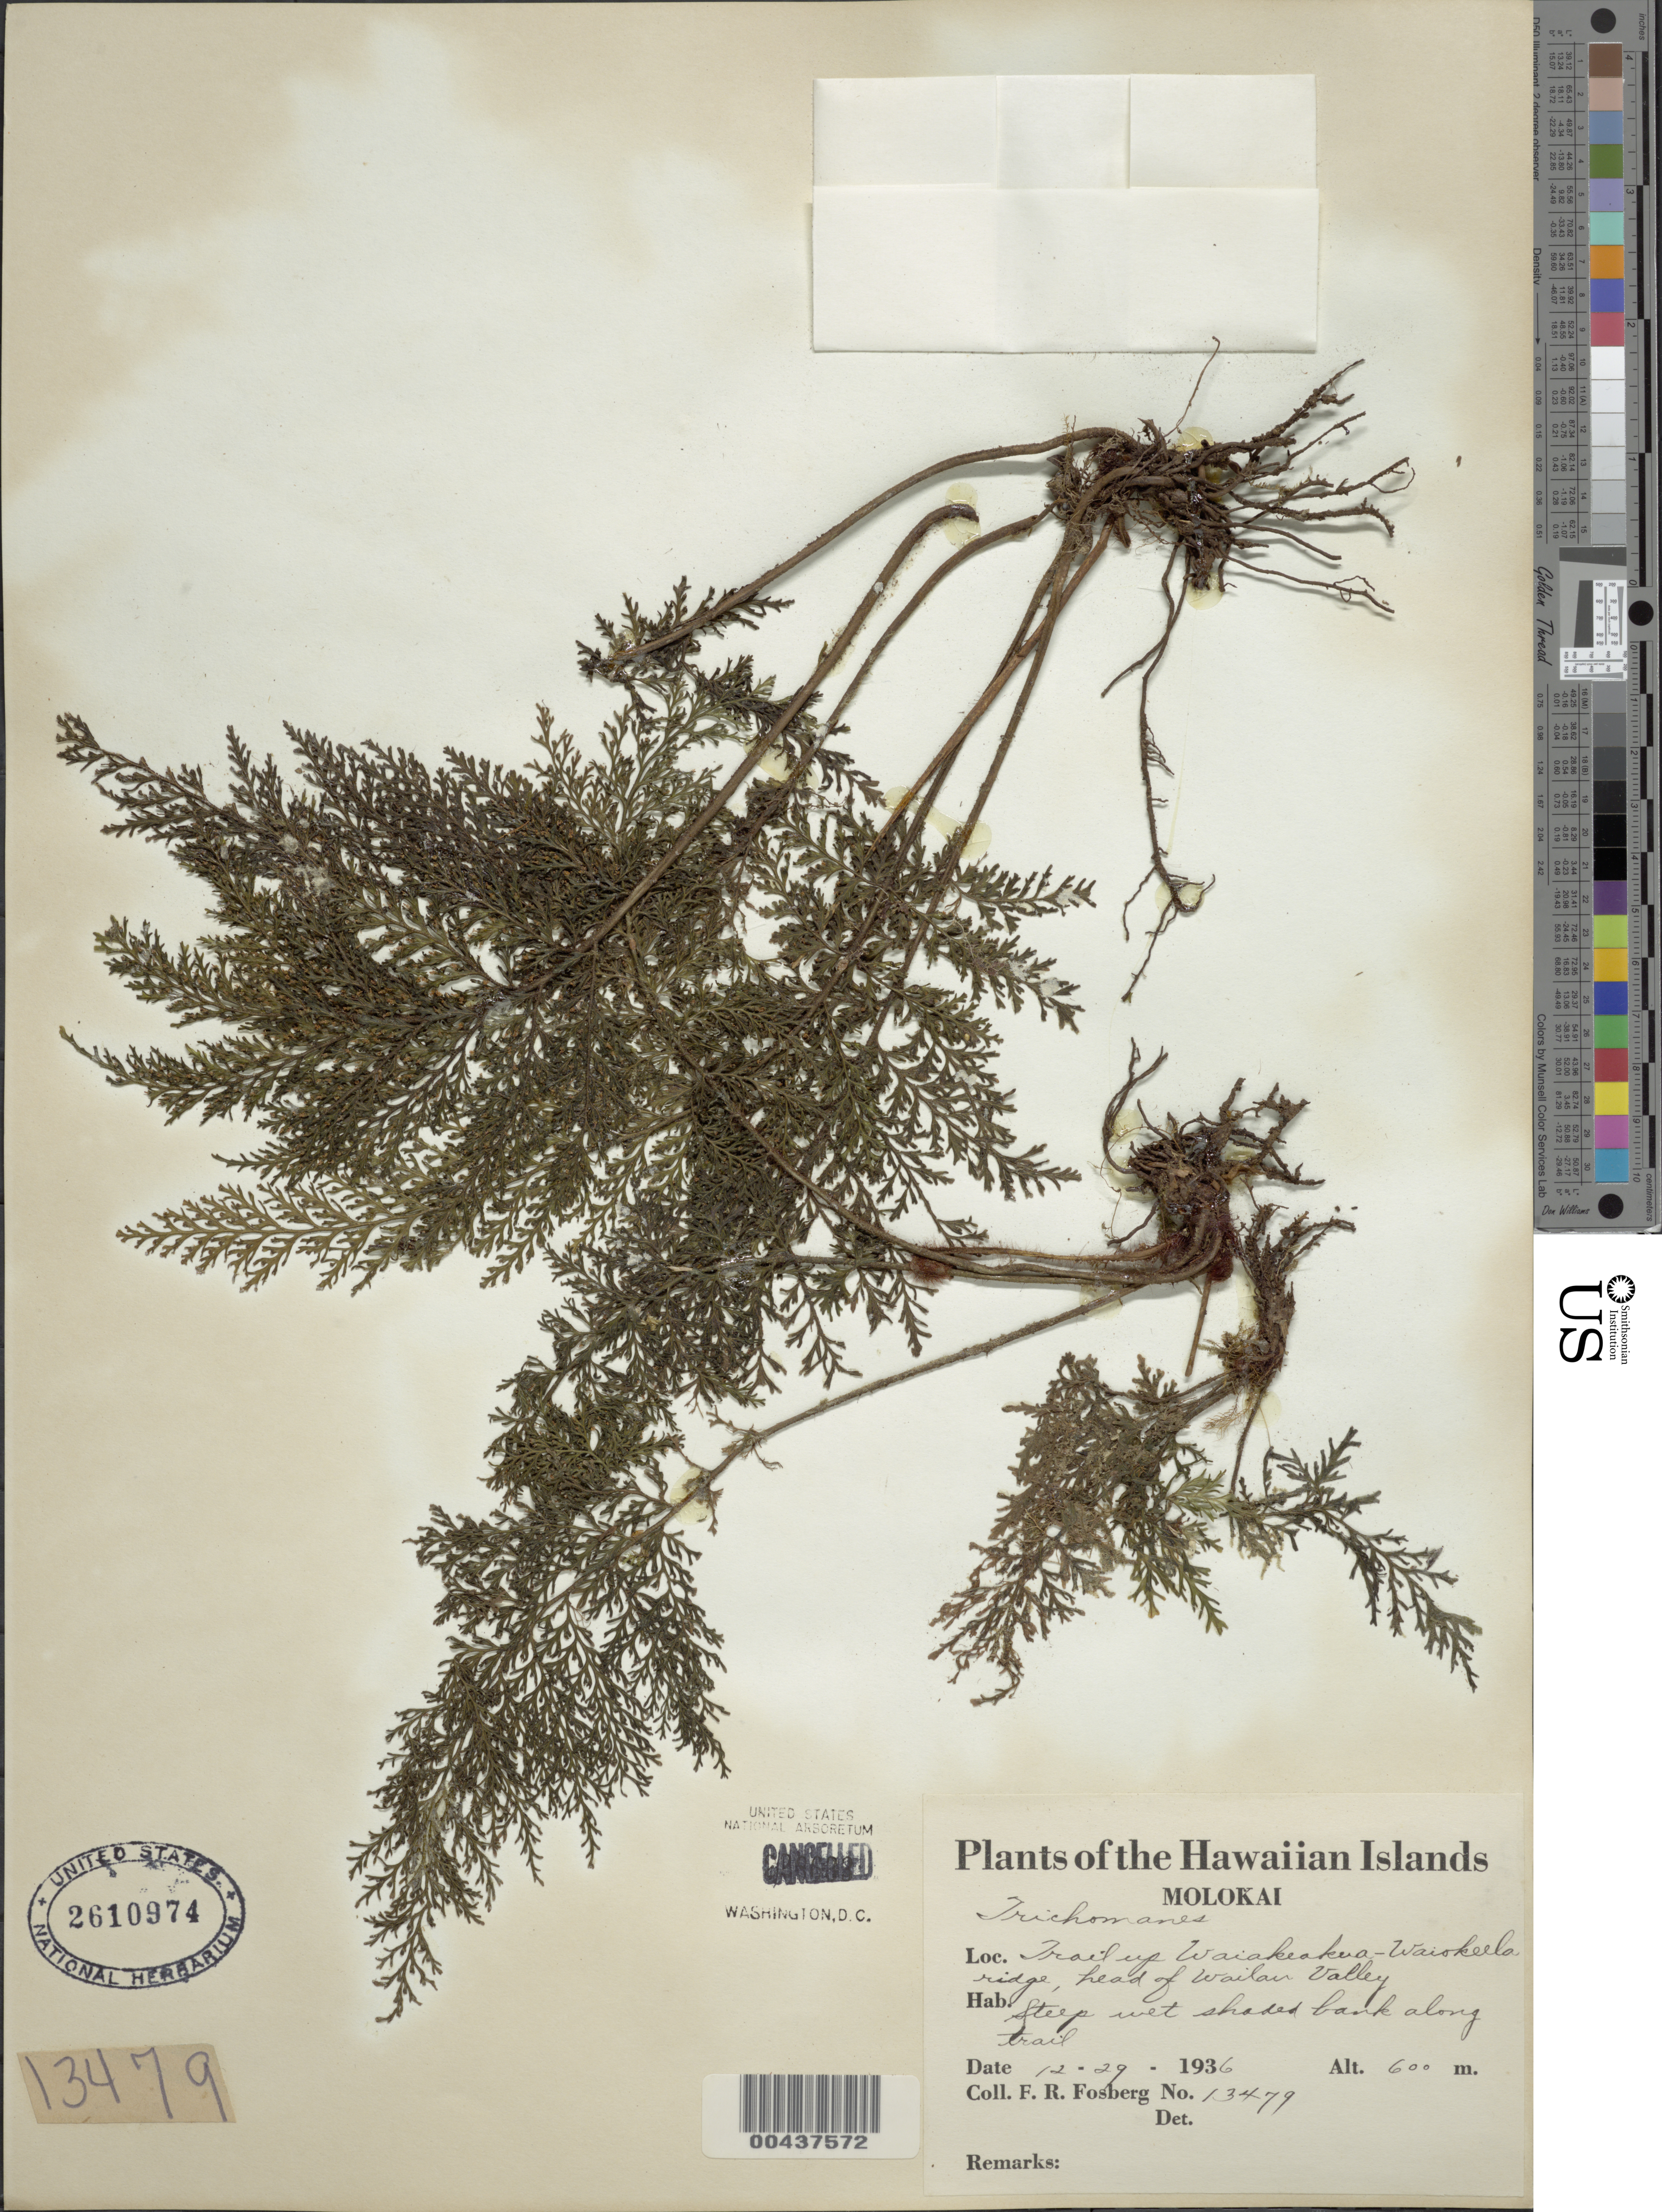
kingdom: Plantae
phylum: Tracheophyta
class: Polypodiopsida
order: Hymenophyllales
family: Hymenophyllaceae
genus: Callistopteris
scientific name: Callistopteris baldwinii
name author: (D.C. Eaton) Copel.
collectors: F. R. Fosberg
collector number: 13479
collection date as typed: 29 Dec 1929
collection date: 1929-12-29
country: United States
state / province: Hawaii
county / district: Maui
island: Moloka'i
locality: trail up Waiakeakua-Waiokeela ridge, head of Wailau Valley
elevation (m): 600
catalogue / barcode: US 2610974